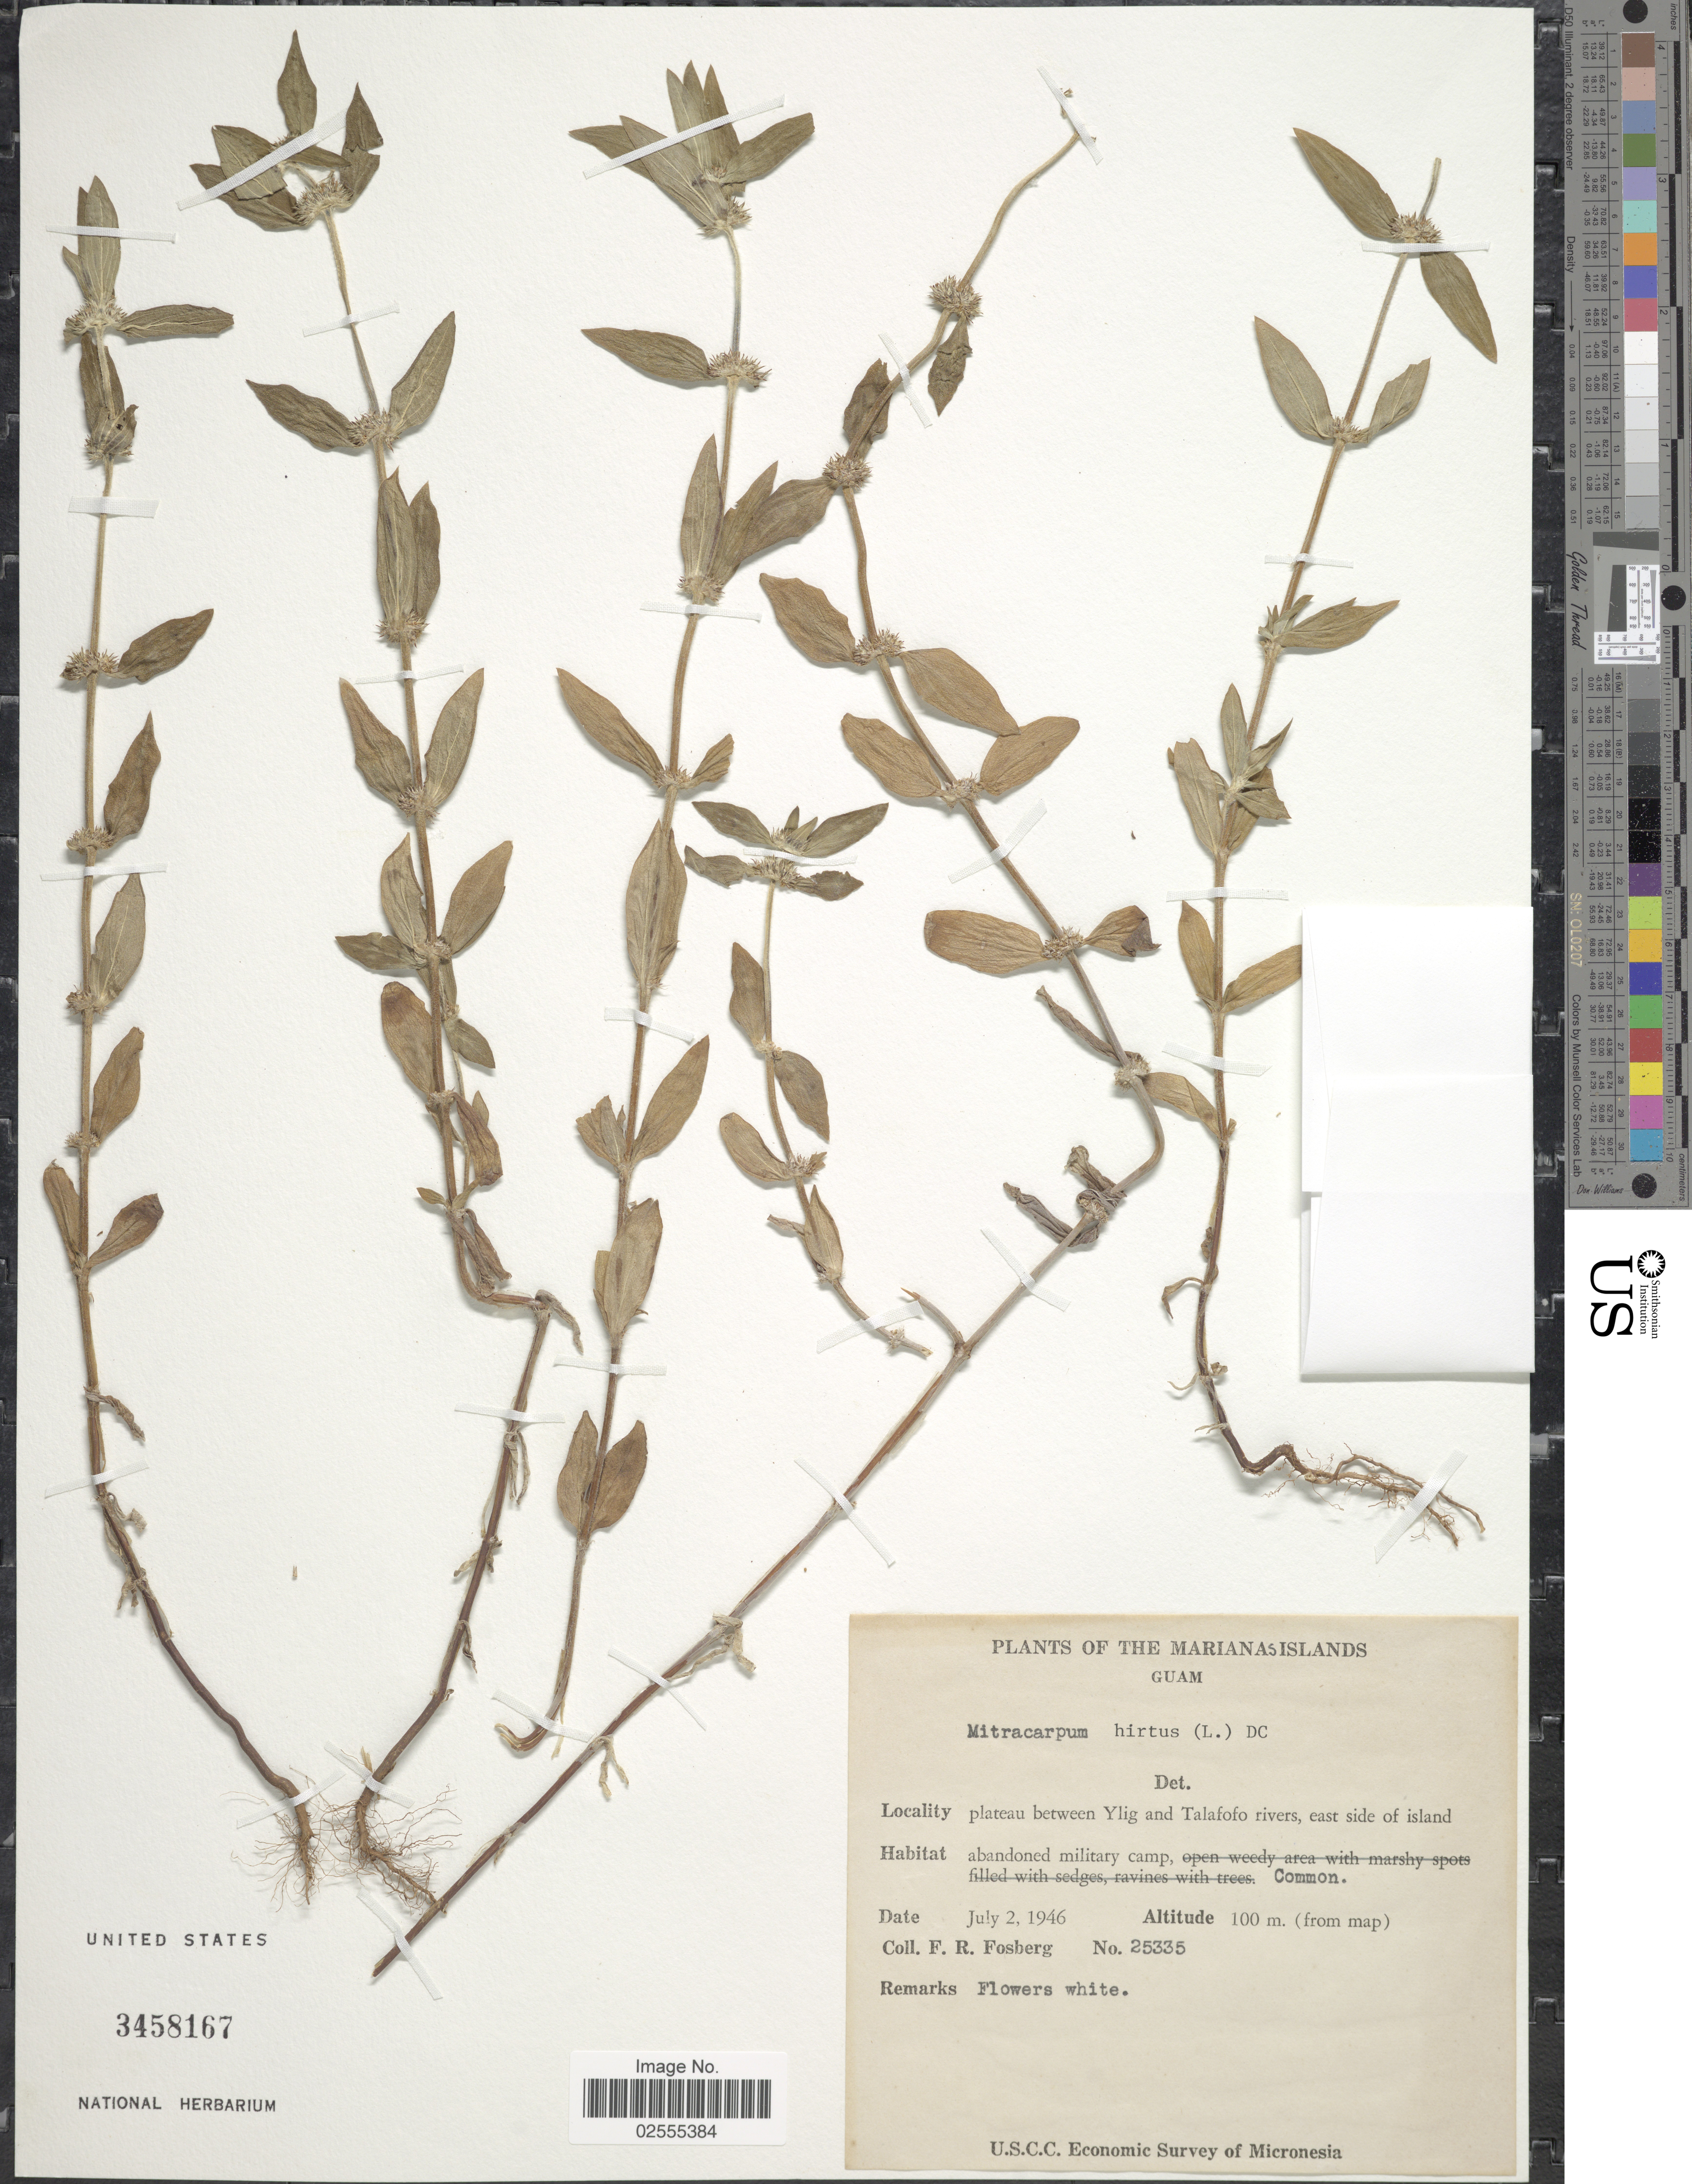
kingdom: Plantae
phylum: Tracheophyta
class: Magnoliopsida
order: Gentianales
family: Rubiaceae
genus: Mitracarpus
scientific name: Mitracarpus hirtus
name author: (L.) DC.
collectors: F. R. Fosberg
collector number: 25335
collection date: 1946-07-02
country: Guam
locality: Marianas Islands. Plateau between Ylig and Talafofo rivers, east side of island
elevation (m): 100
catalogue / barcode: US 3458167